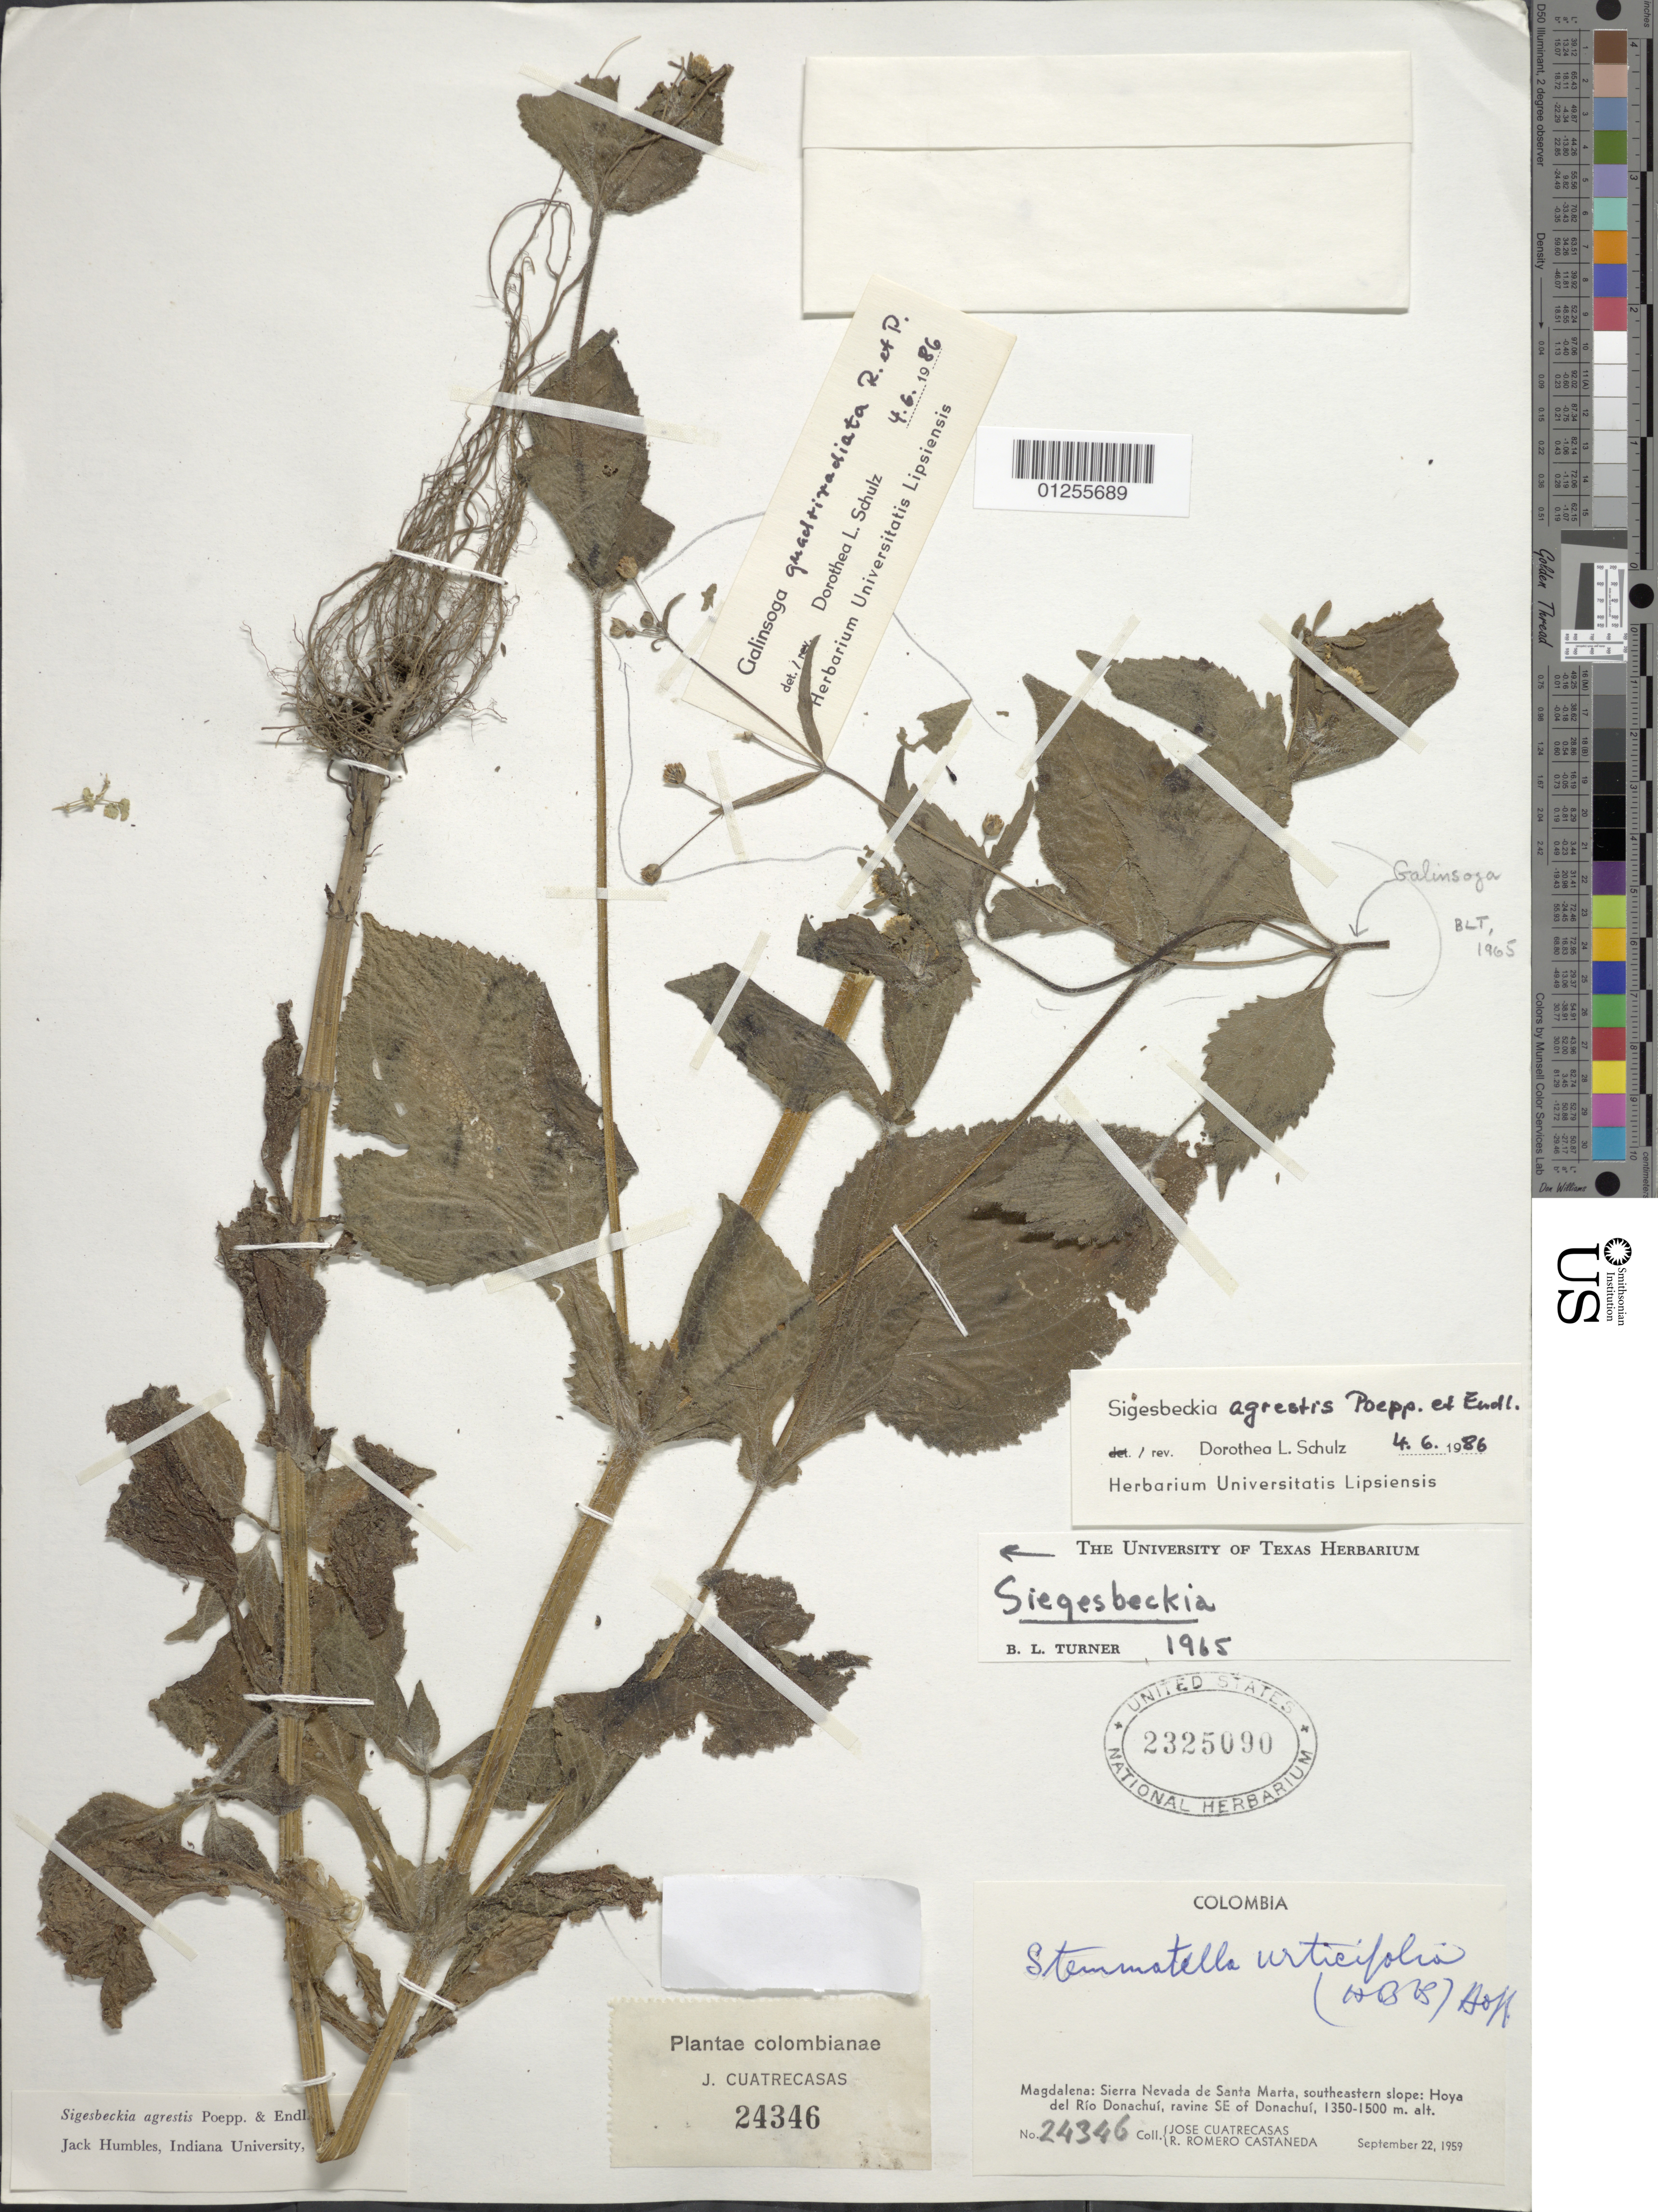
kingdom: Plantae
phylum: Tracheophyta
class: Magnoliopsida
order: Asterales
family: Asteraceae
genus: Sigesbeckia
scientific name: Sigesbeckia agrestis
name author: Poepp.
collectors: J. Cuatrecasas & R. Romero Castañeda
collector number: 24346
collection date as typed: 22 Sep 1959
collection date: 1959-09-22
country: Colombia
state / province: Magdalena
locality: Sierra Nevada de Santa Marta, southeastern slope; Hoya del Rio Donachui, ravine SE of Donachui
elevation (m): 1350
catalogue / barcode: US 2325090